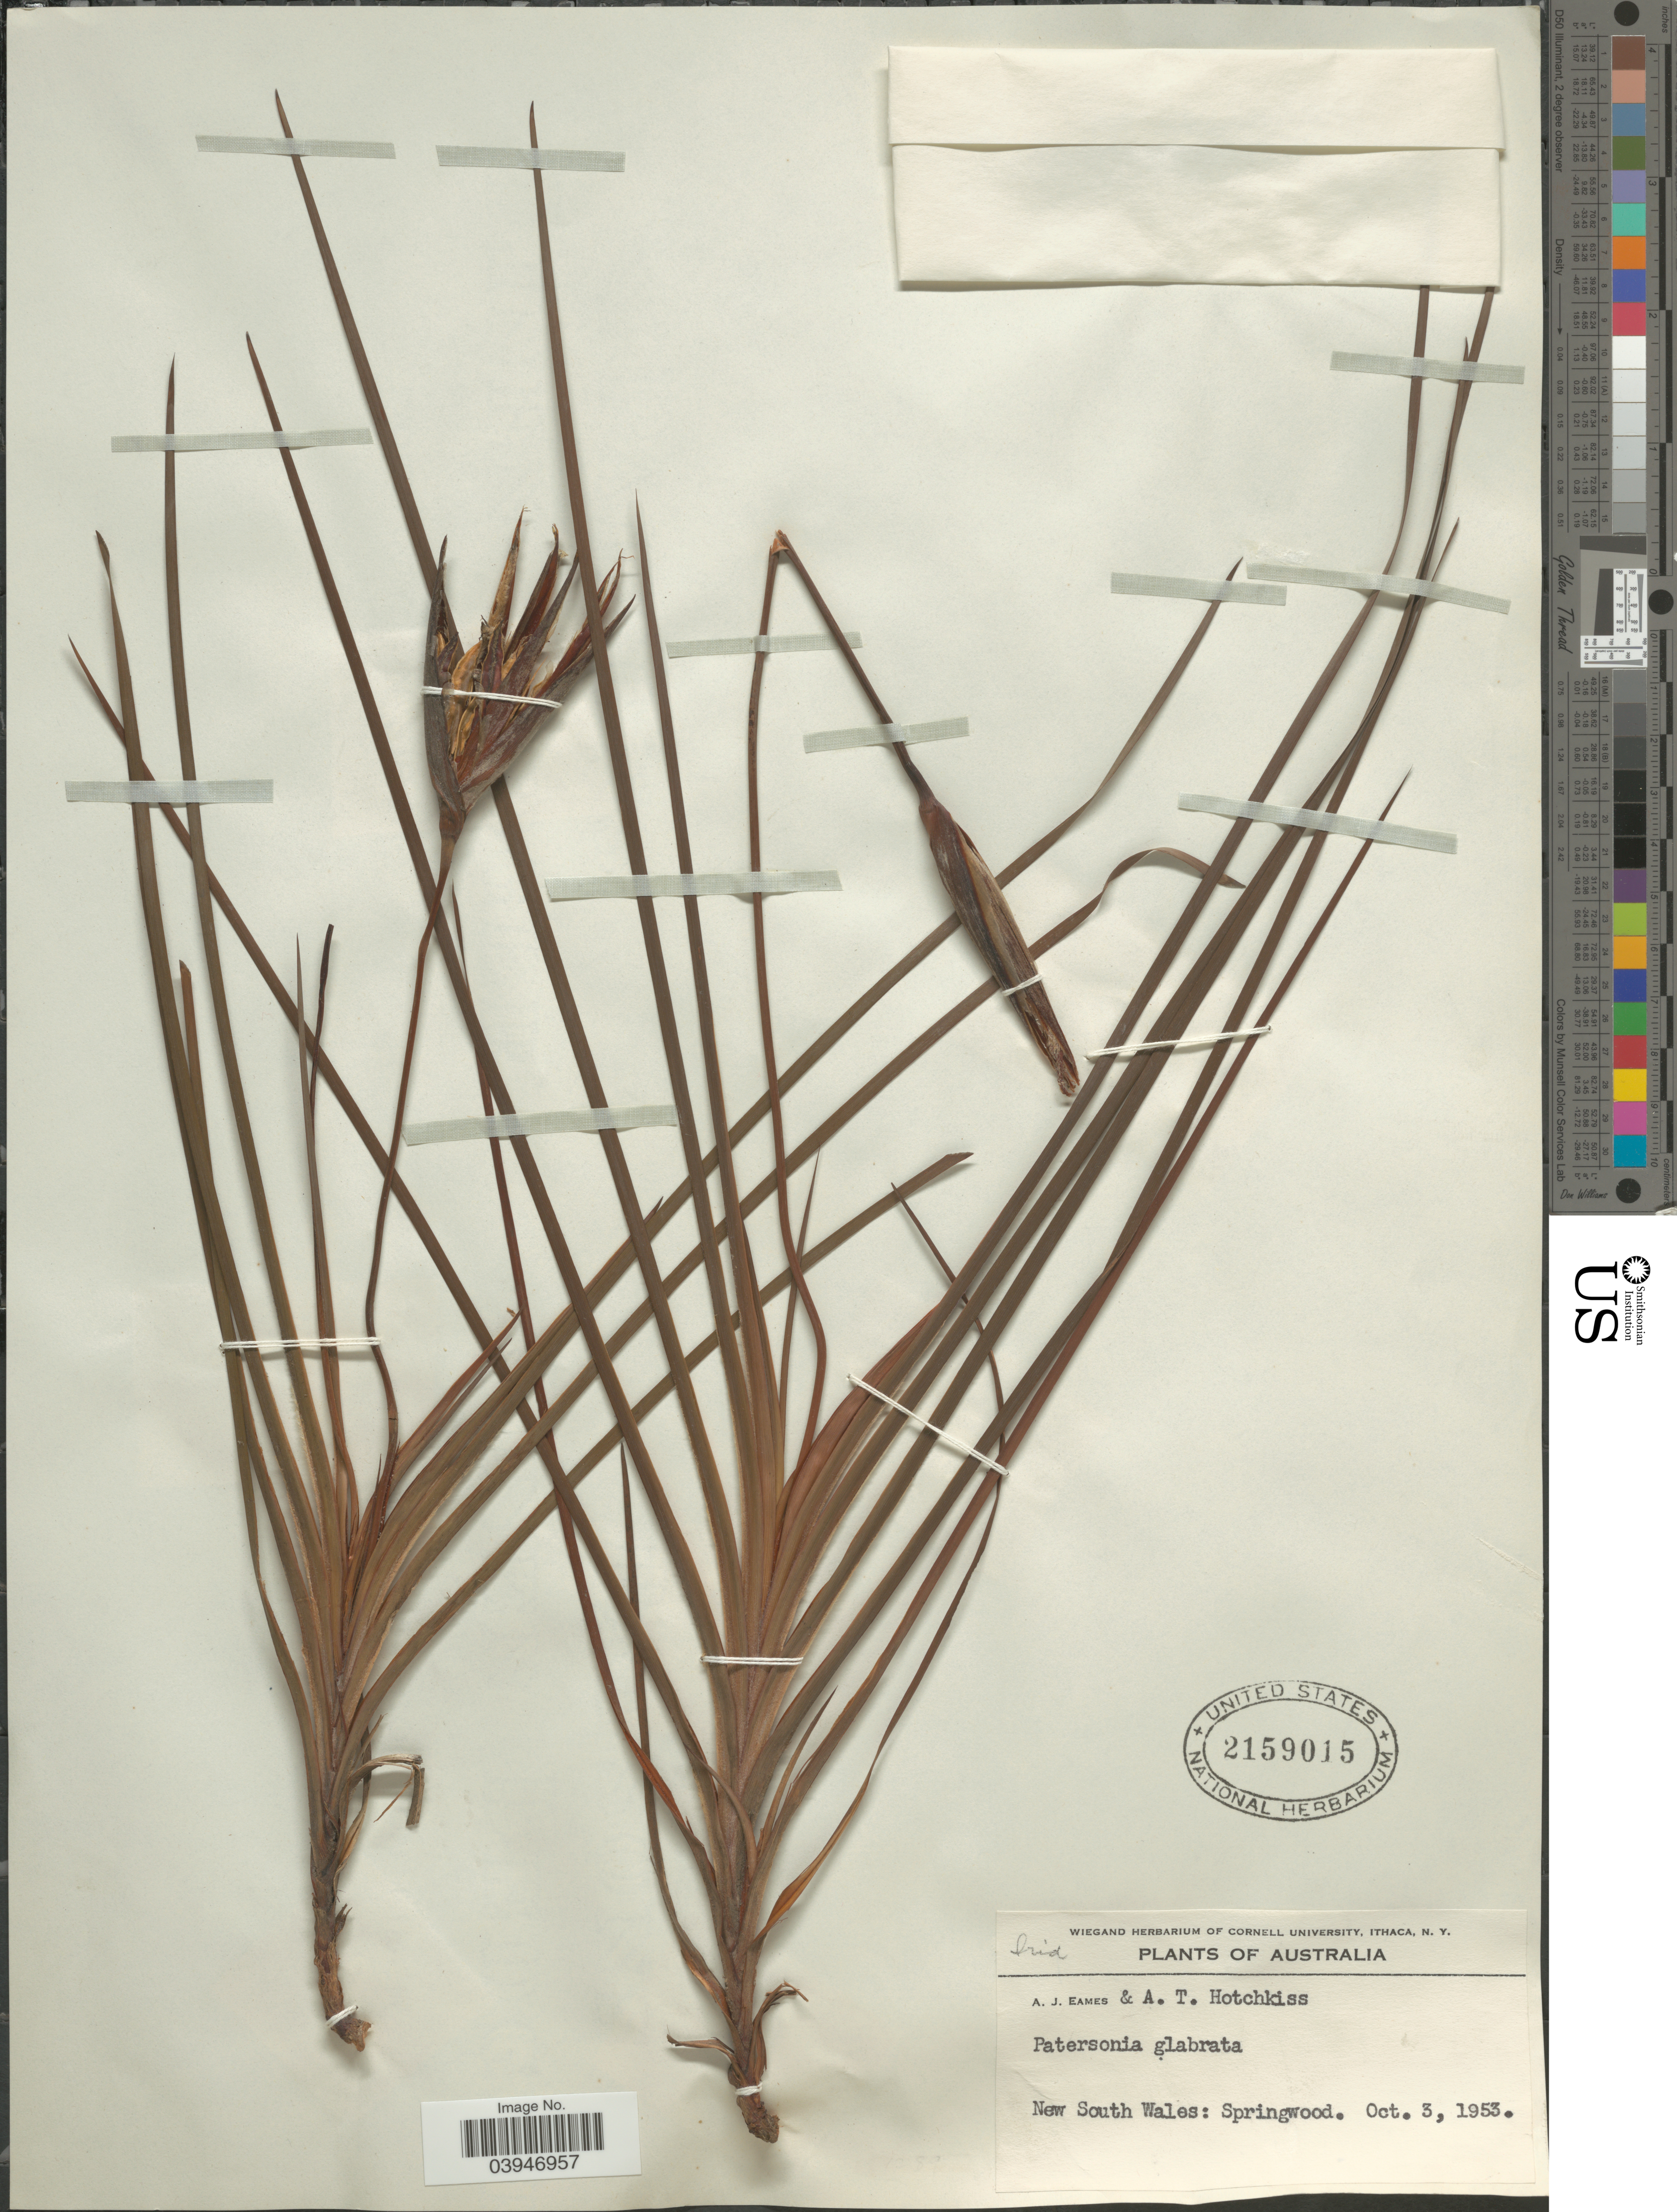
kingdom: Plantae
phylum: Tracheophyta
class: Liliopsida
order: Asparagales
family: Iridaceae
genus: Patersonia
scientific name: Patersonia glabrata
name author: R. Br.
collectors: A. J. Eames & A. Hotchkiss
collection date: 1953-10-03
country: Australia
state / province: New South Wales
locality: Springwood.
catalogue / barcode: US 2159015